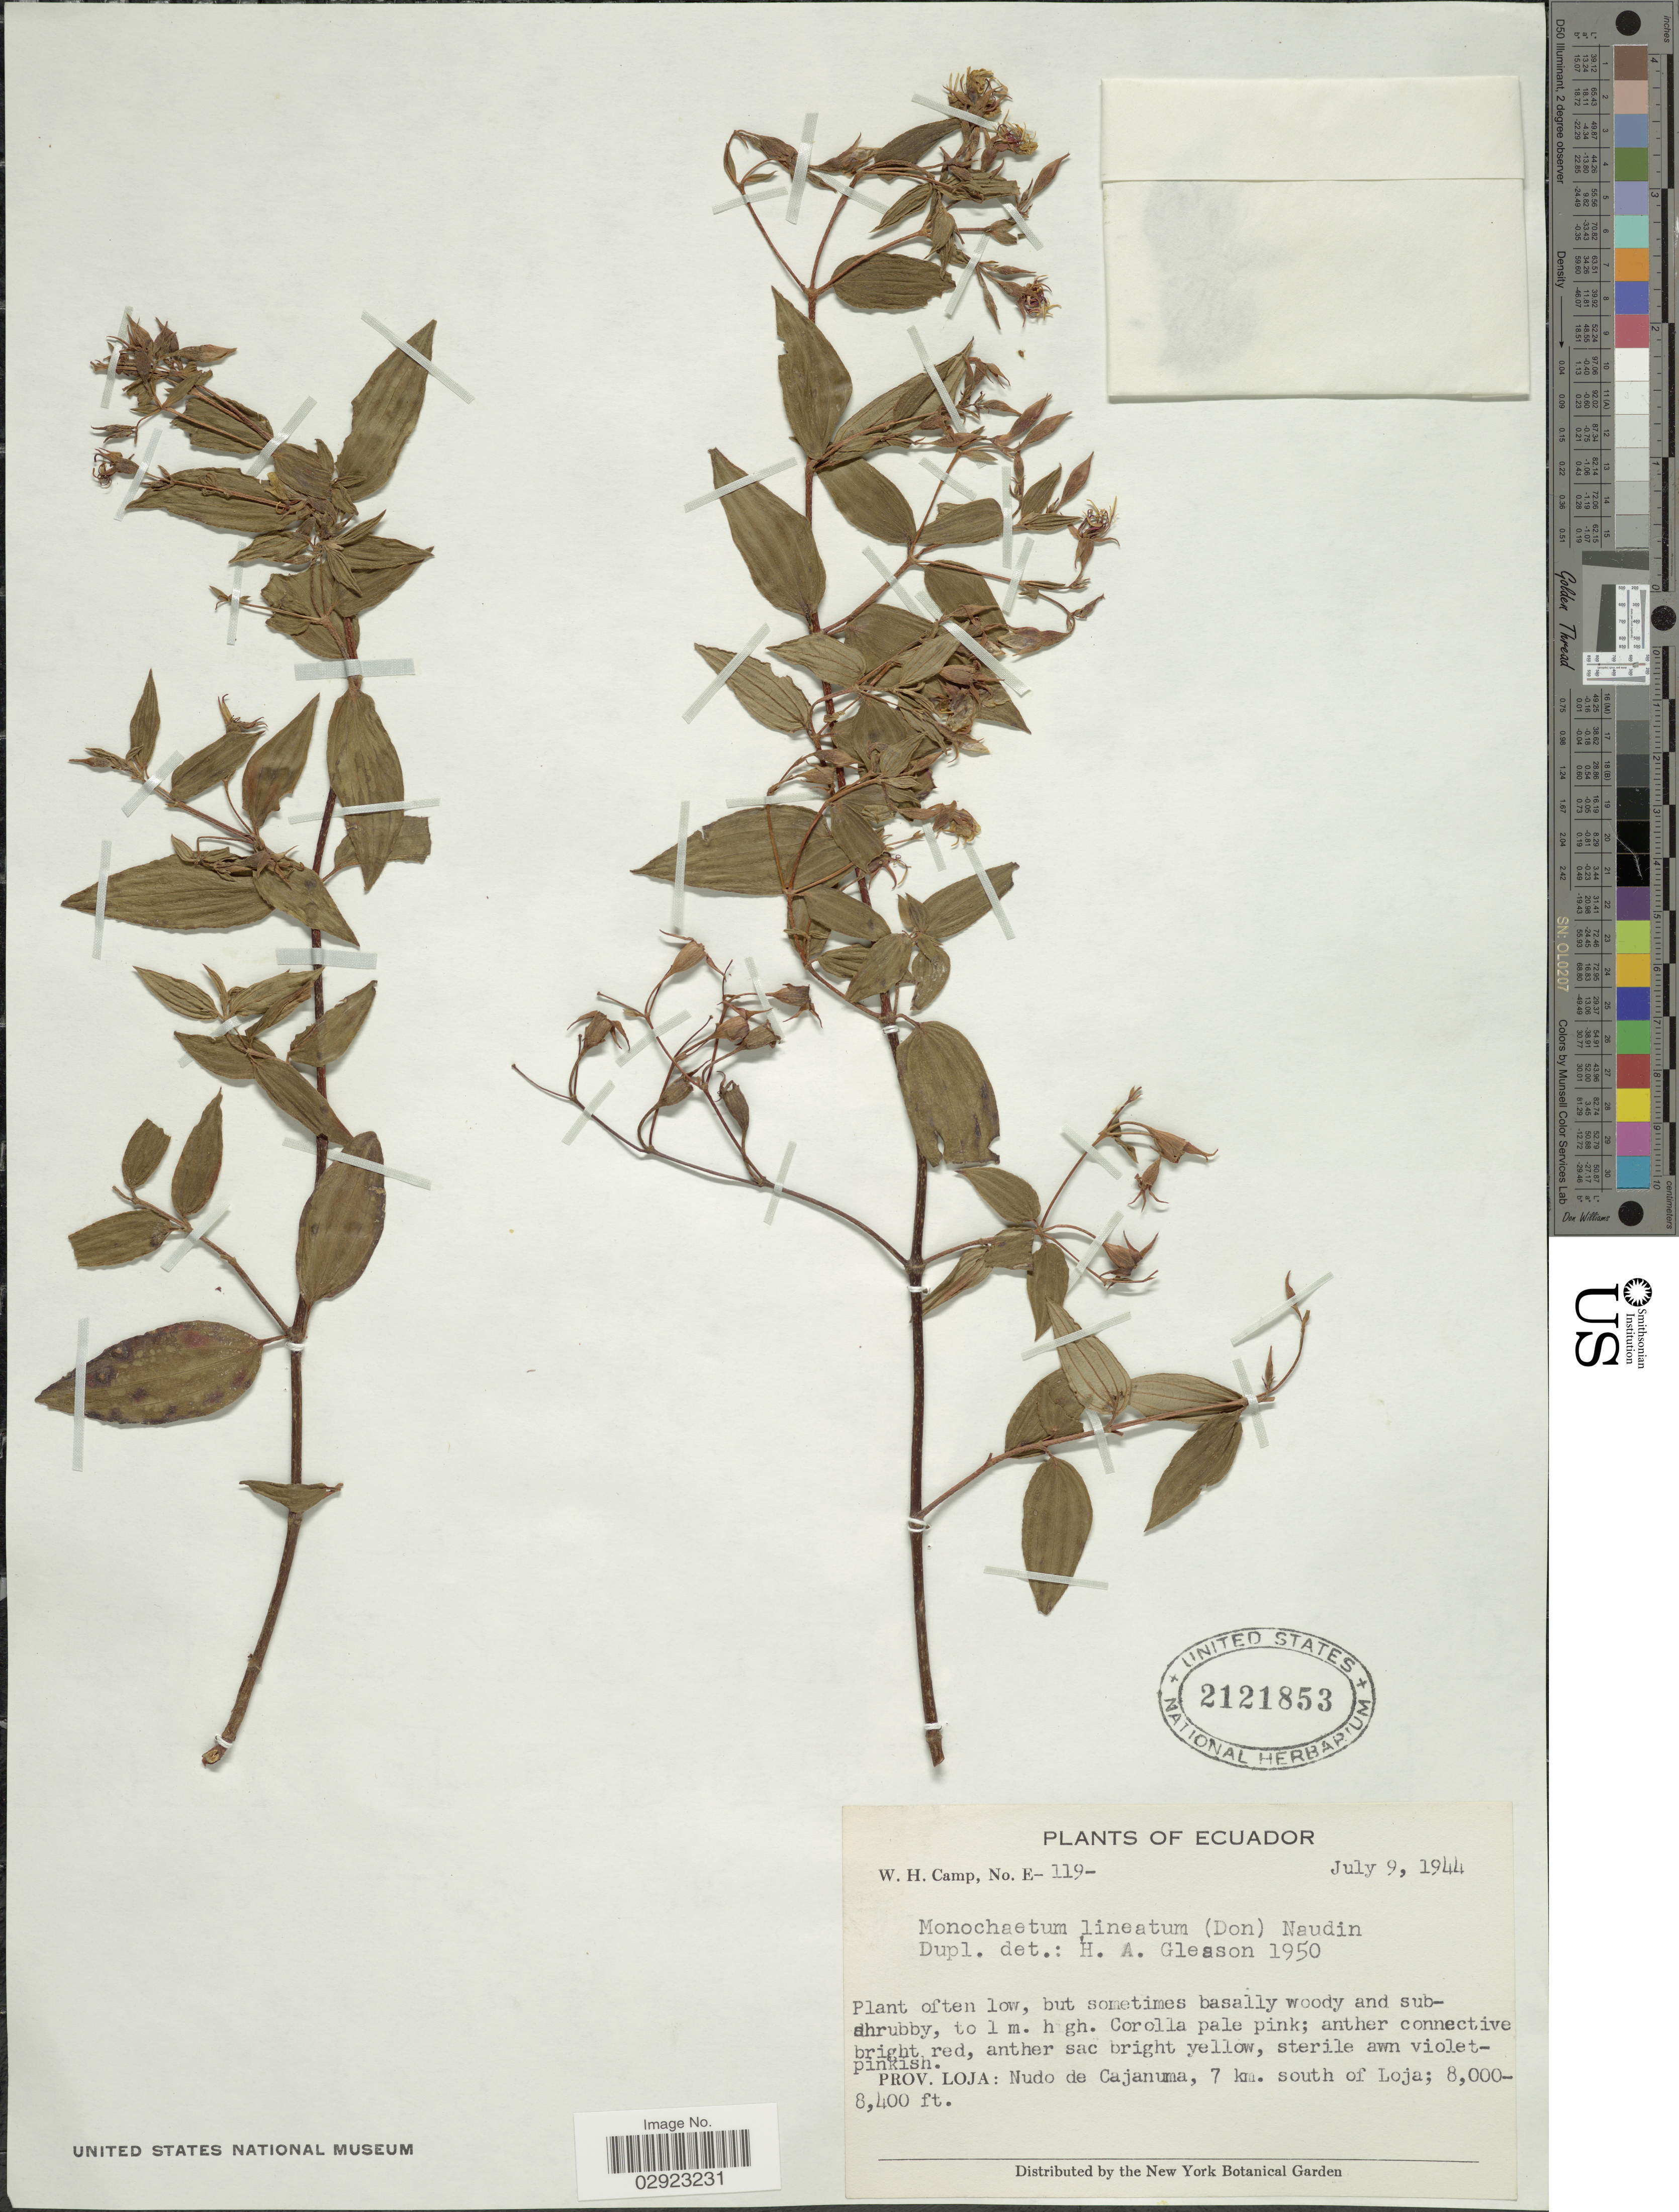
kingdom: Plantae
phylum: Tracheophyta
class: Magnoliopsida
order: Myrtales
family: Melastomataceae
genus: Monochaetum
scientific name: Monochaetum lineatum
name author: (D. Don) Naudin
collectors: W. H. Camp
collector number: E-119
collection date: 1944-07-09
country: Ecuador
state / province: Loja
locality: Nudo de Cajanuma, 7 km. south of Loja.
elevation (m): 2438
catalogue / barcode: US 2121853